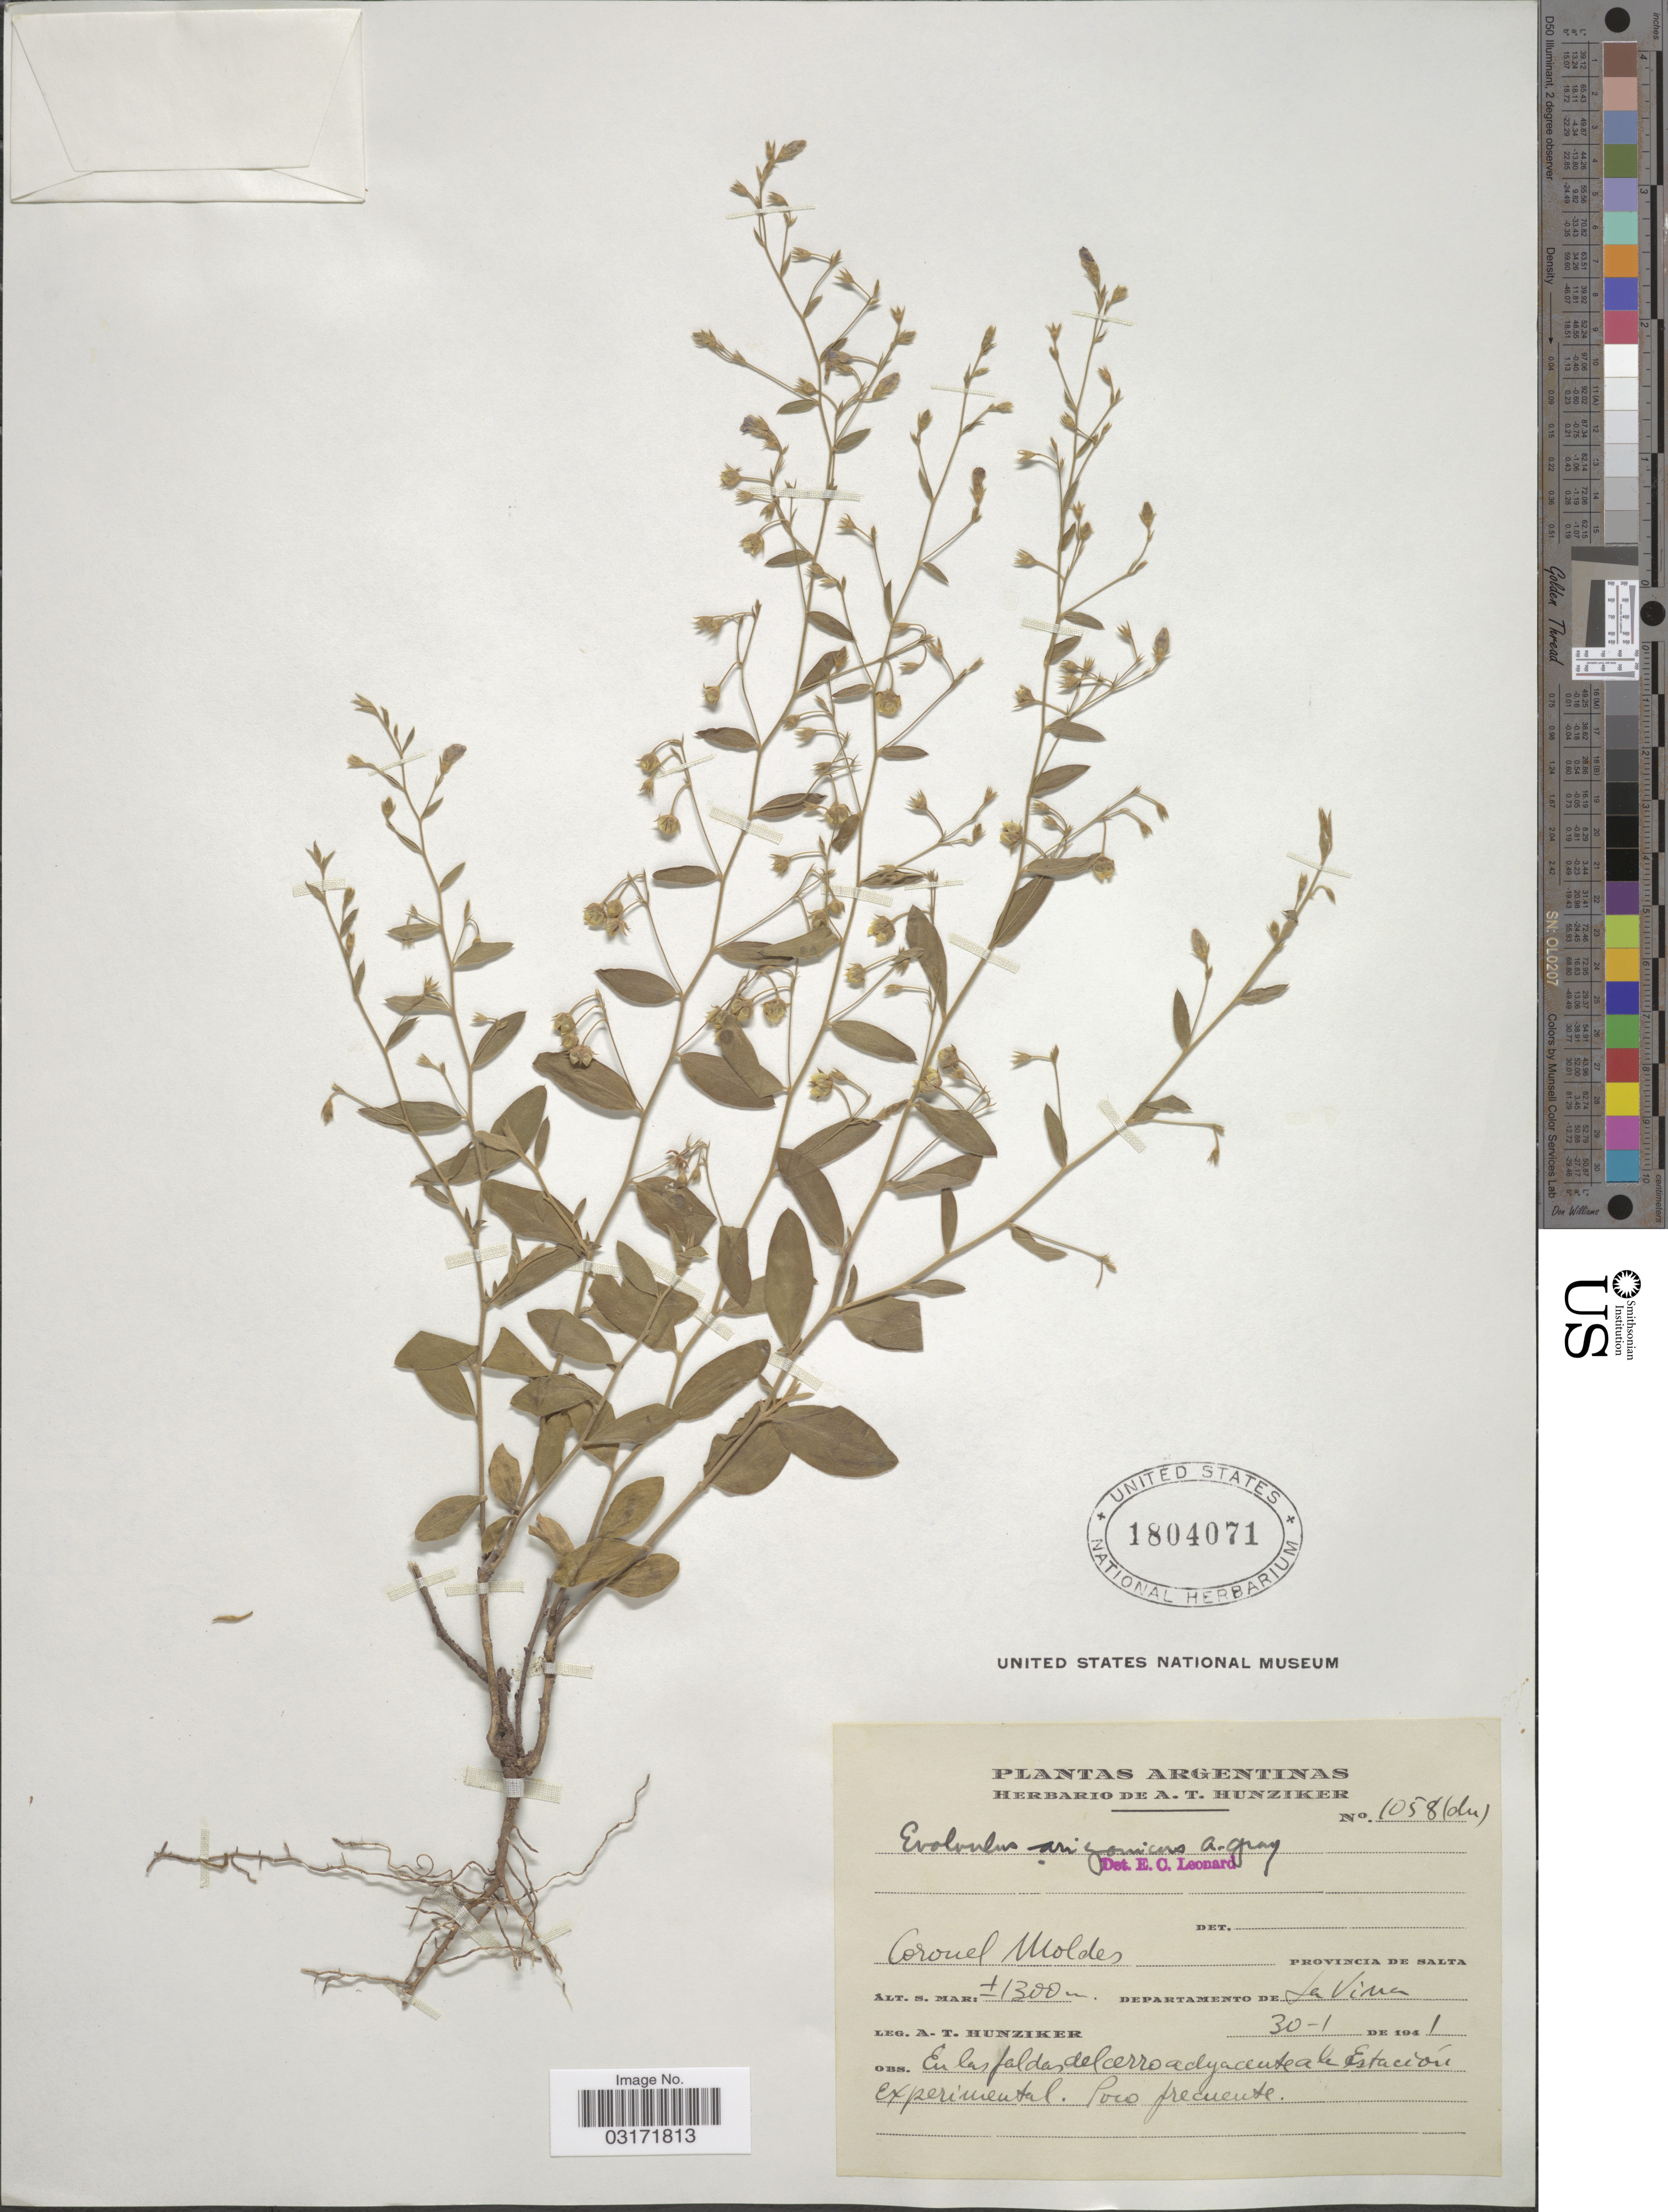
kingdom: Plantae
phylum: Tracheophyta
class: Magnoliopsida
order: Solanales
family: Convolvulaceae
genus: Evolvulus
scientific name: Evolvulus arizonicus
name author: A. Gray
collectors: A. T. Hunziker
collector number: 1058(du)*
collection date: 1941-01-30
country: Argentina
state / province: Salta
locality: Coronel Moldes, Departamento de La Vina.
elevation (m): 1300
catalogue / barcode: US 1804071